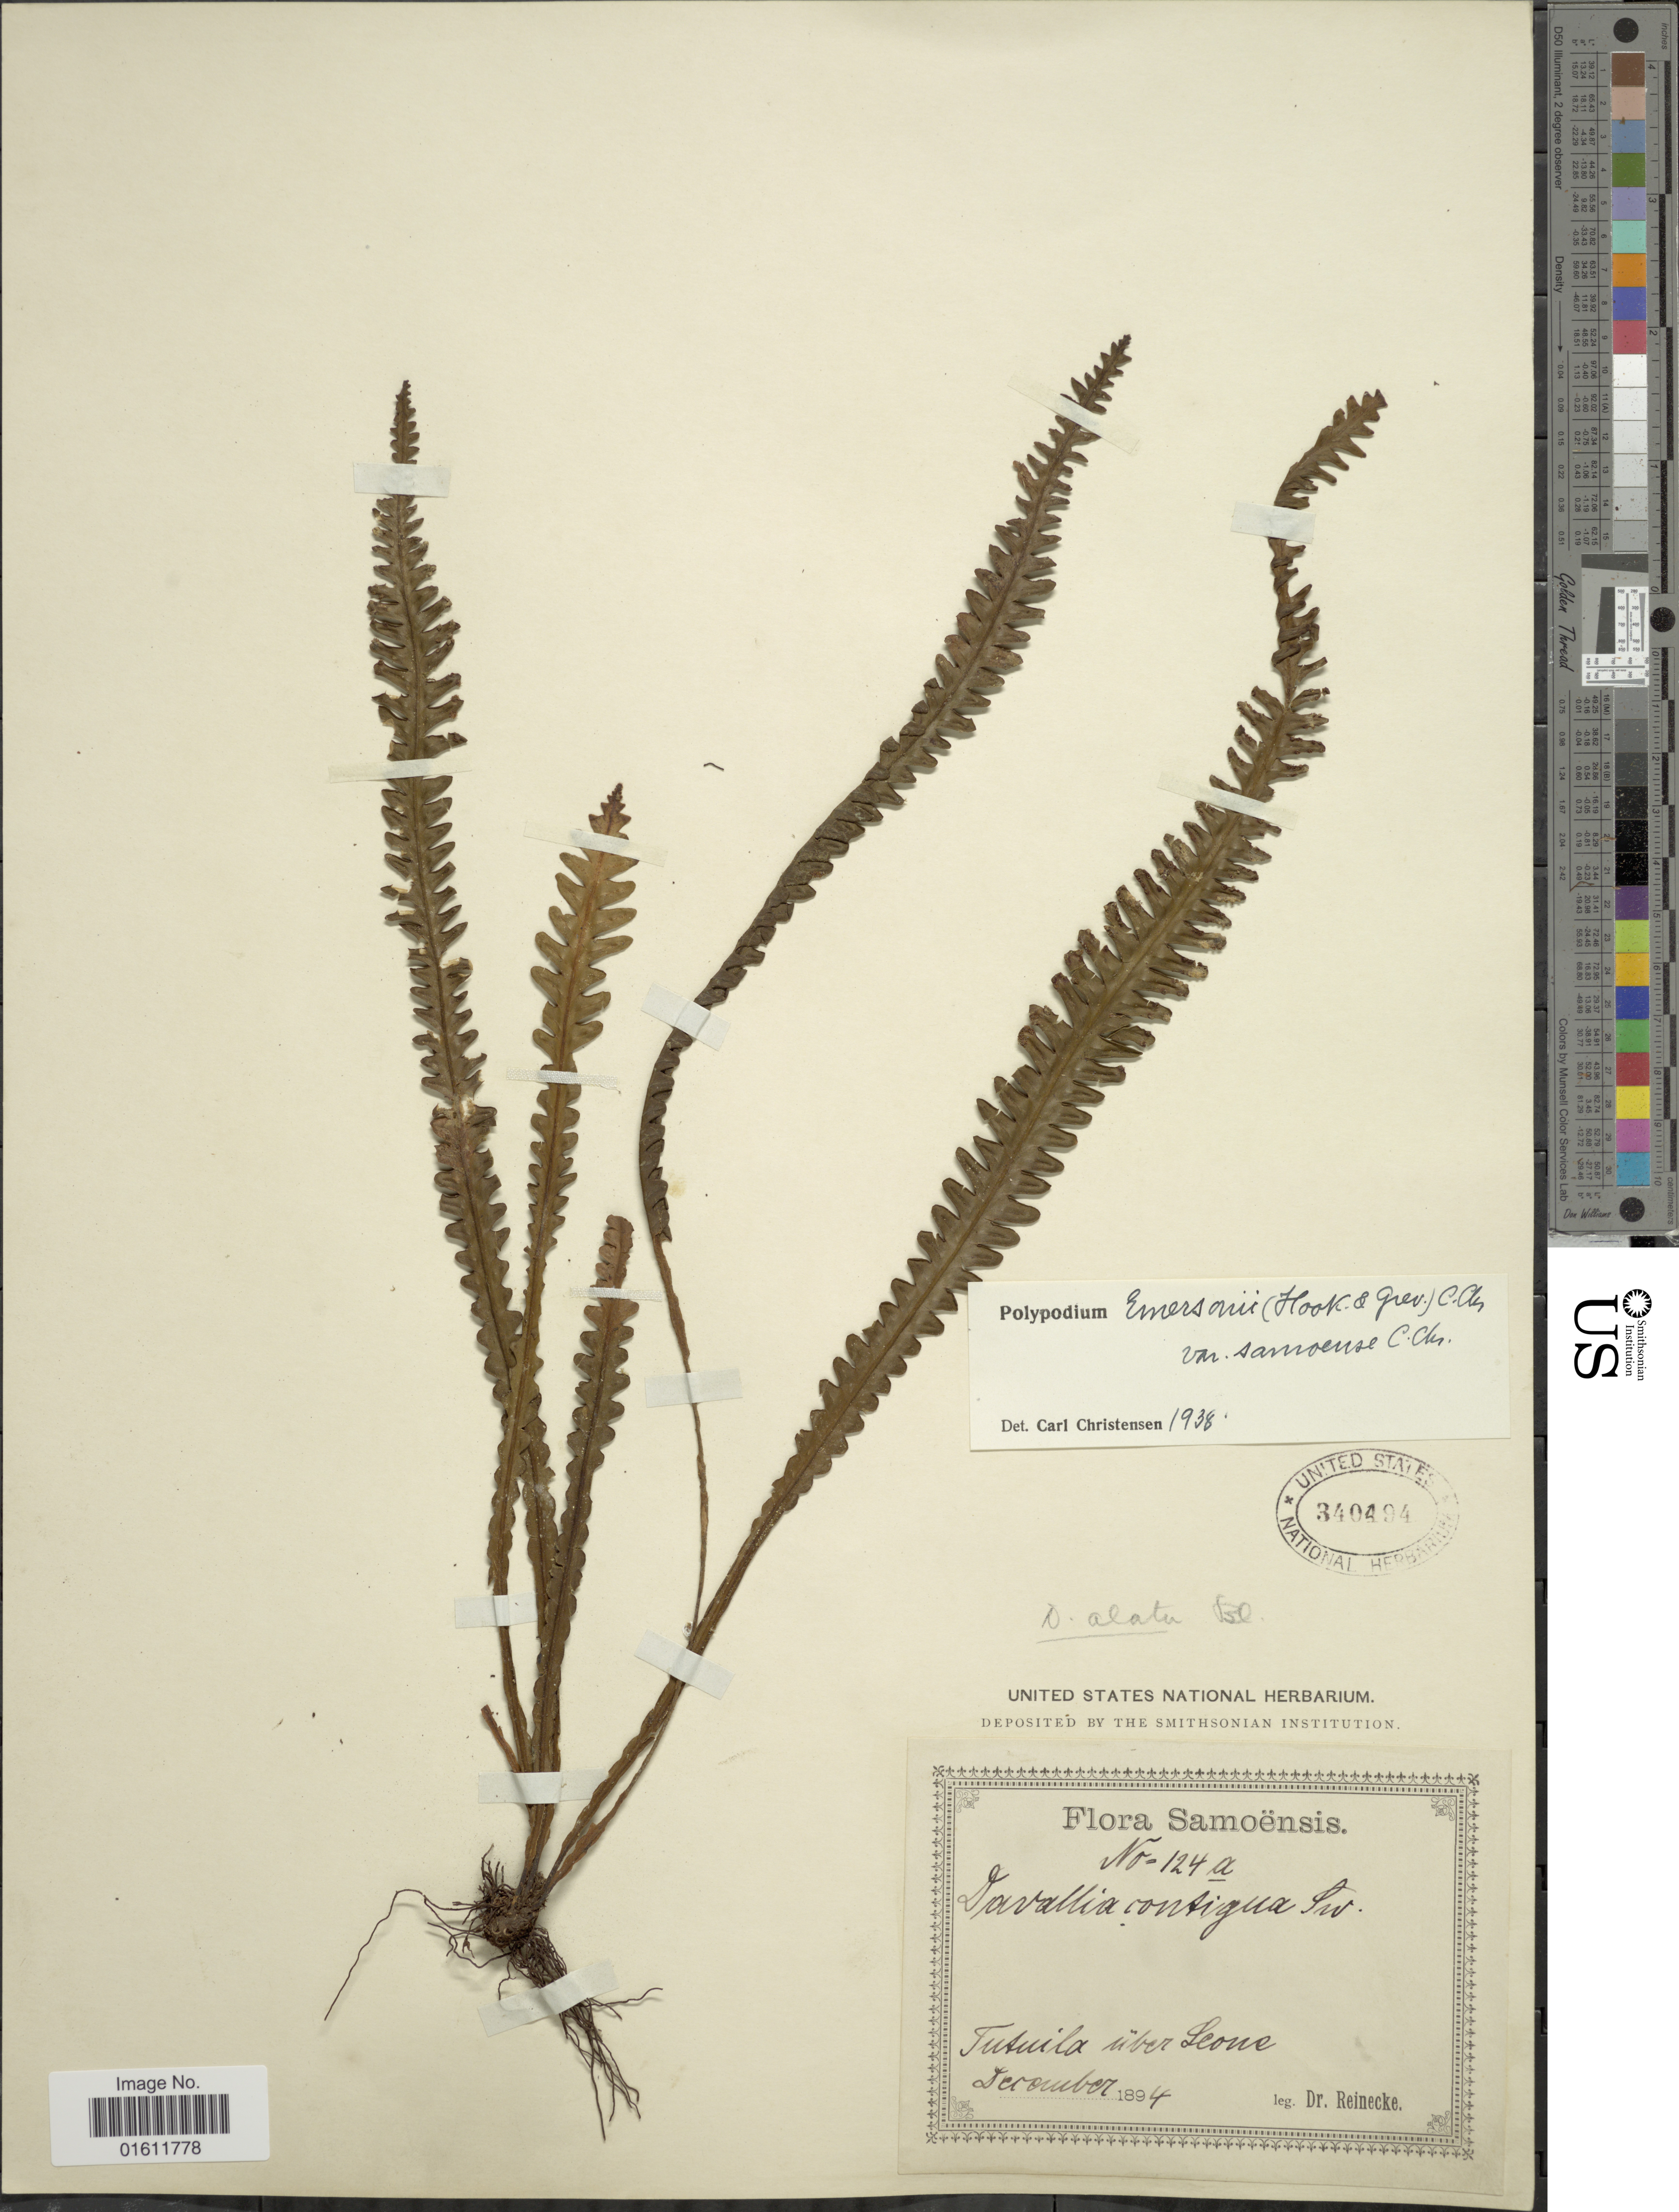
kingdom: Plantae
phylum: Tracheophyta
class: Polypodiopsida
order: Polypodiales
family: Polypodiaceae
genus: Prosaptia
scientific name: Prosaptia alata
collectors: -- Reinecke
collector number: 124a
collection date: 1894-12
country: American Samoa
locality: Samoënsis, Tutuila über Leone.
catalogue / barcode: US 340494